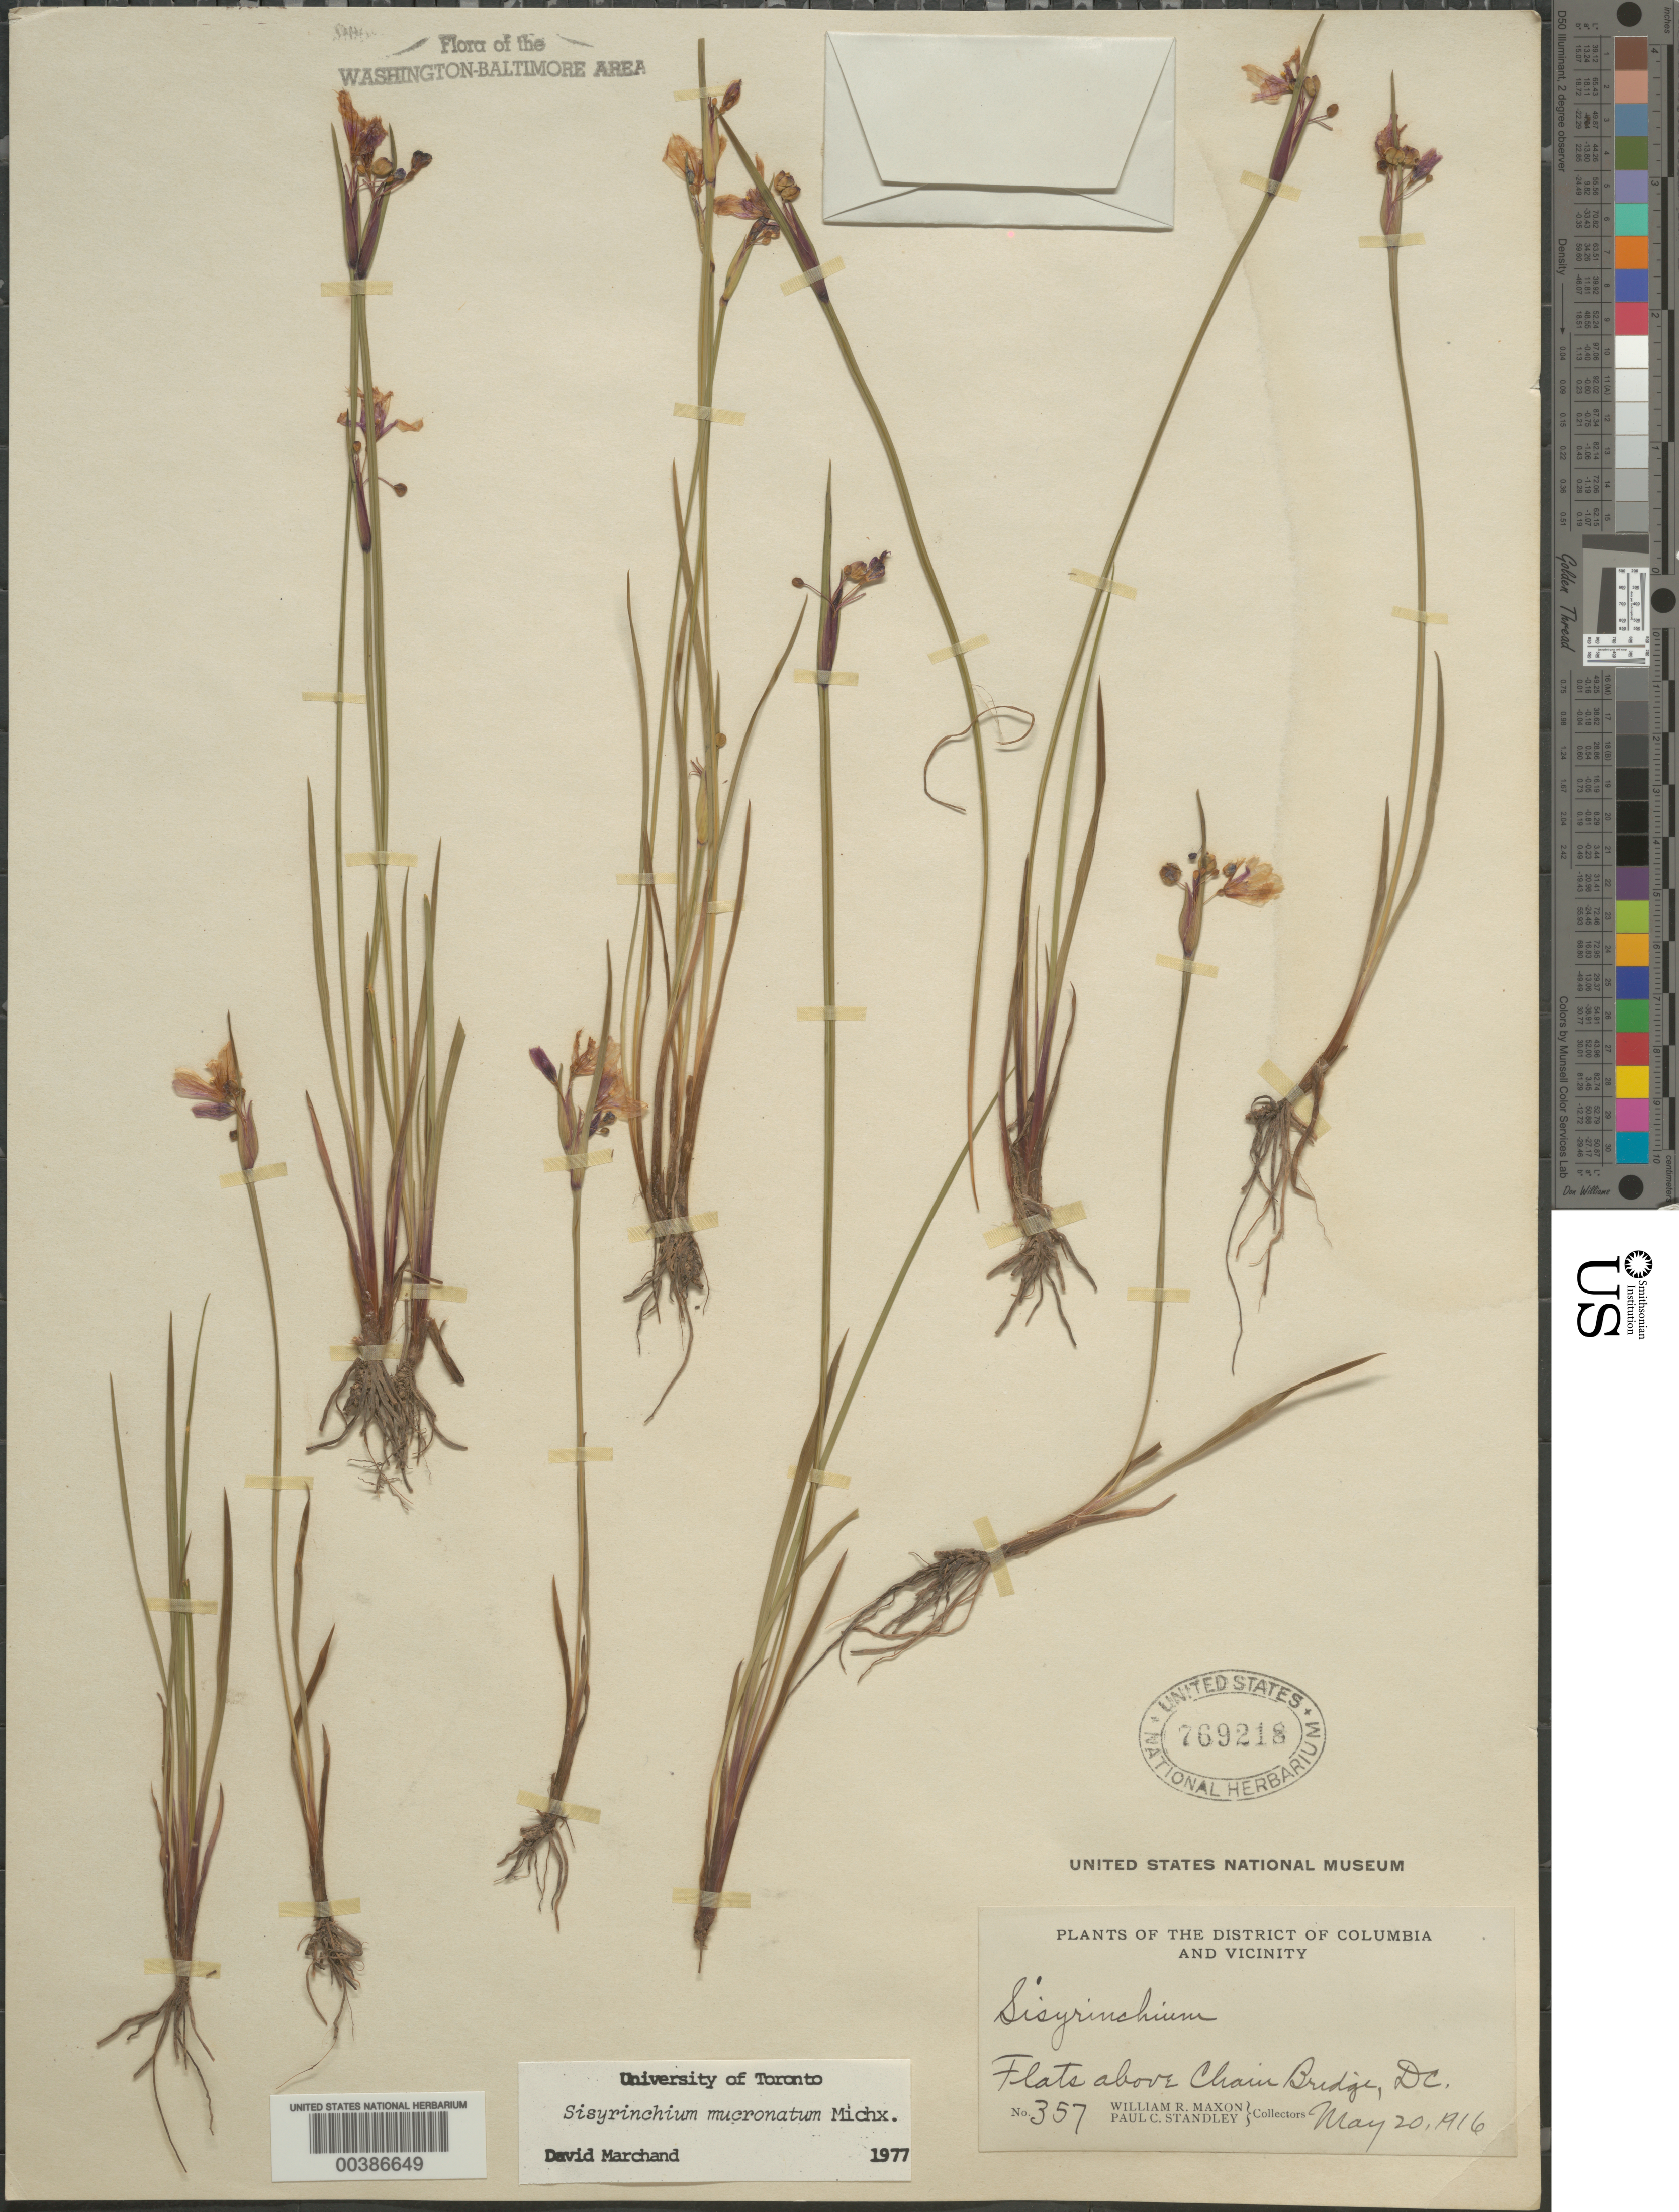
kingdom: Plantae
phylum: Tracheophyta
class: Liliopsida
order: Asparagales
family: Iridaceae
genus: Sisyrinchium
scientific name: Sisyrinchium mucronatum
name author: Michx.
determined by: Marchand, D.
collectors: W. R. Maxon & P. C. Standley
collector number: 357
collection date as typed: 20 May 1916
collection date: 1916-05-20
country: United States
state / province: District of Columbia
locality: Above Chain Bridge C. and O. Canal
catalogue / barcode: US 769218